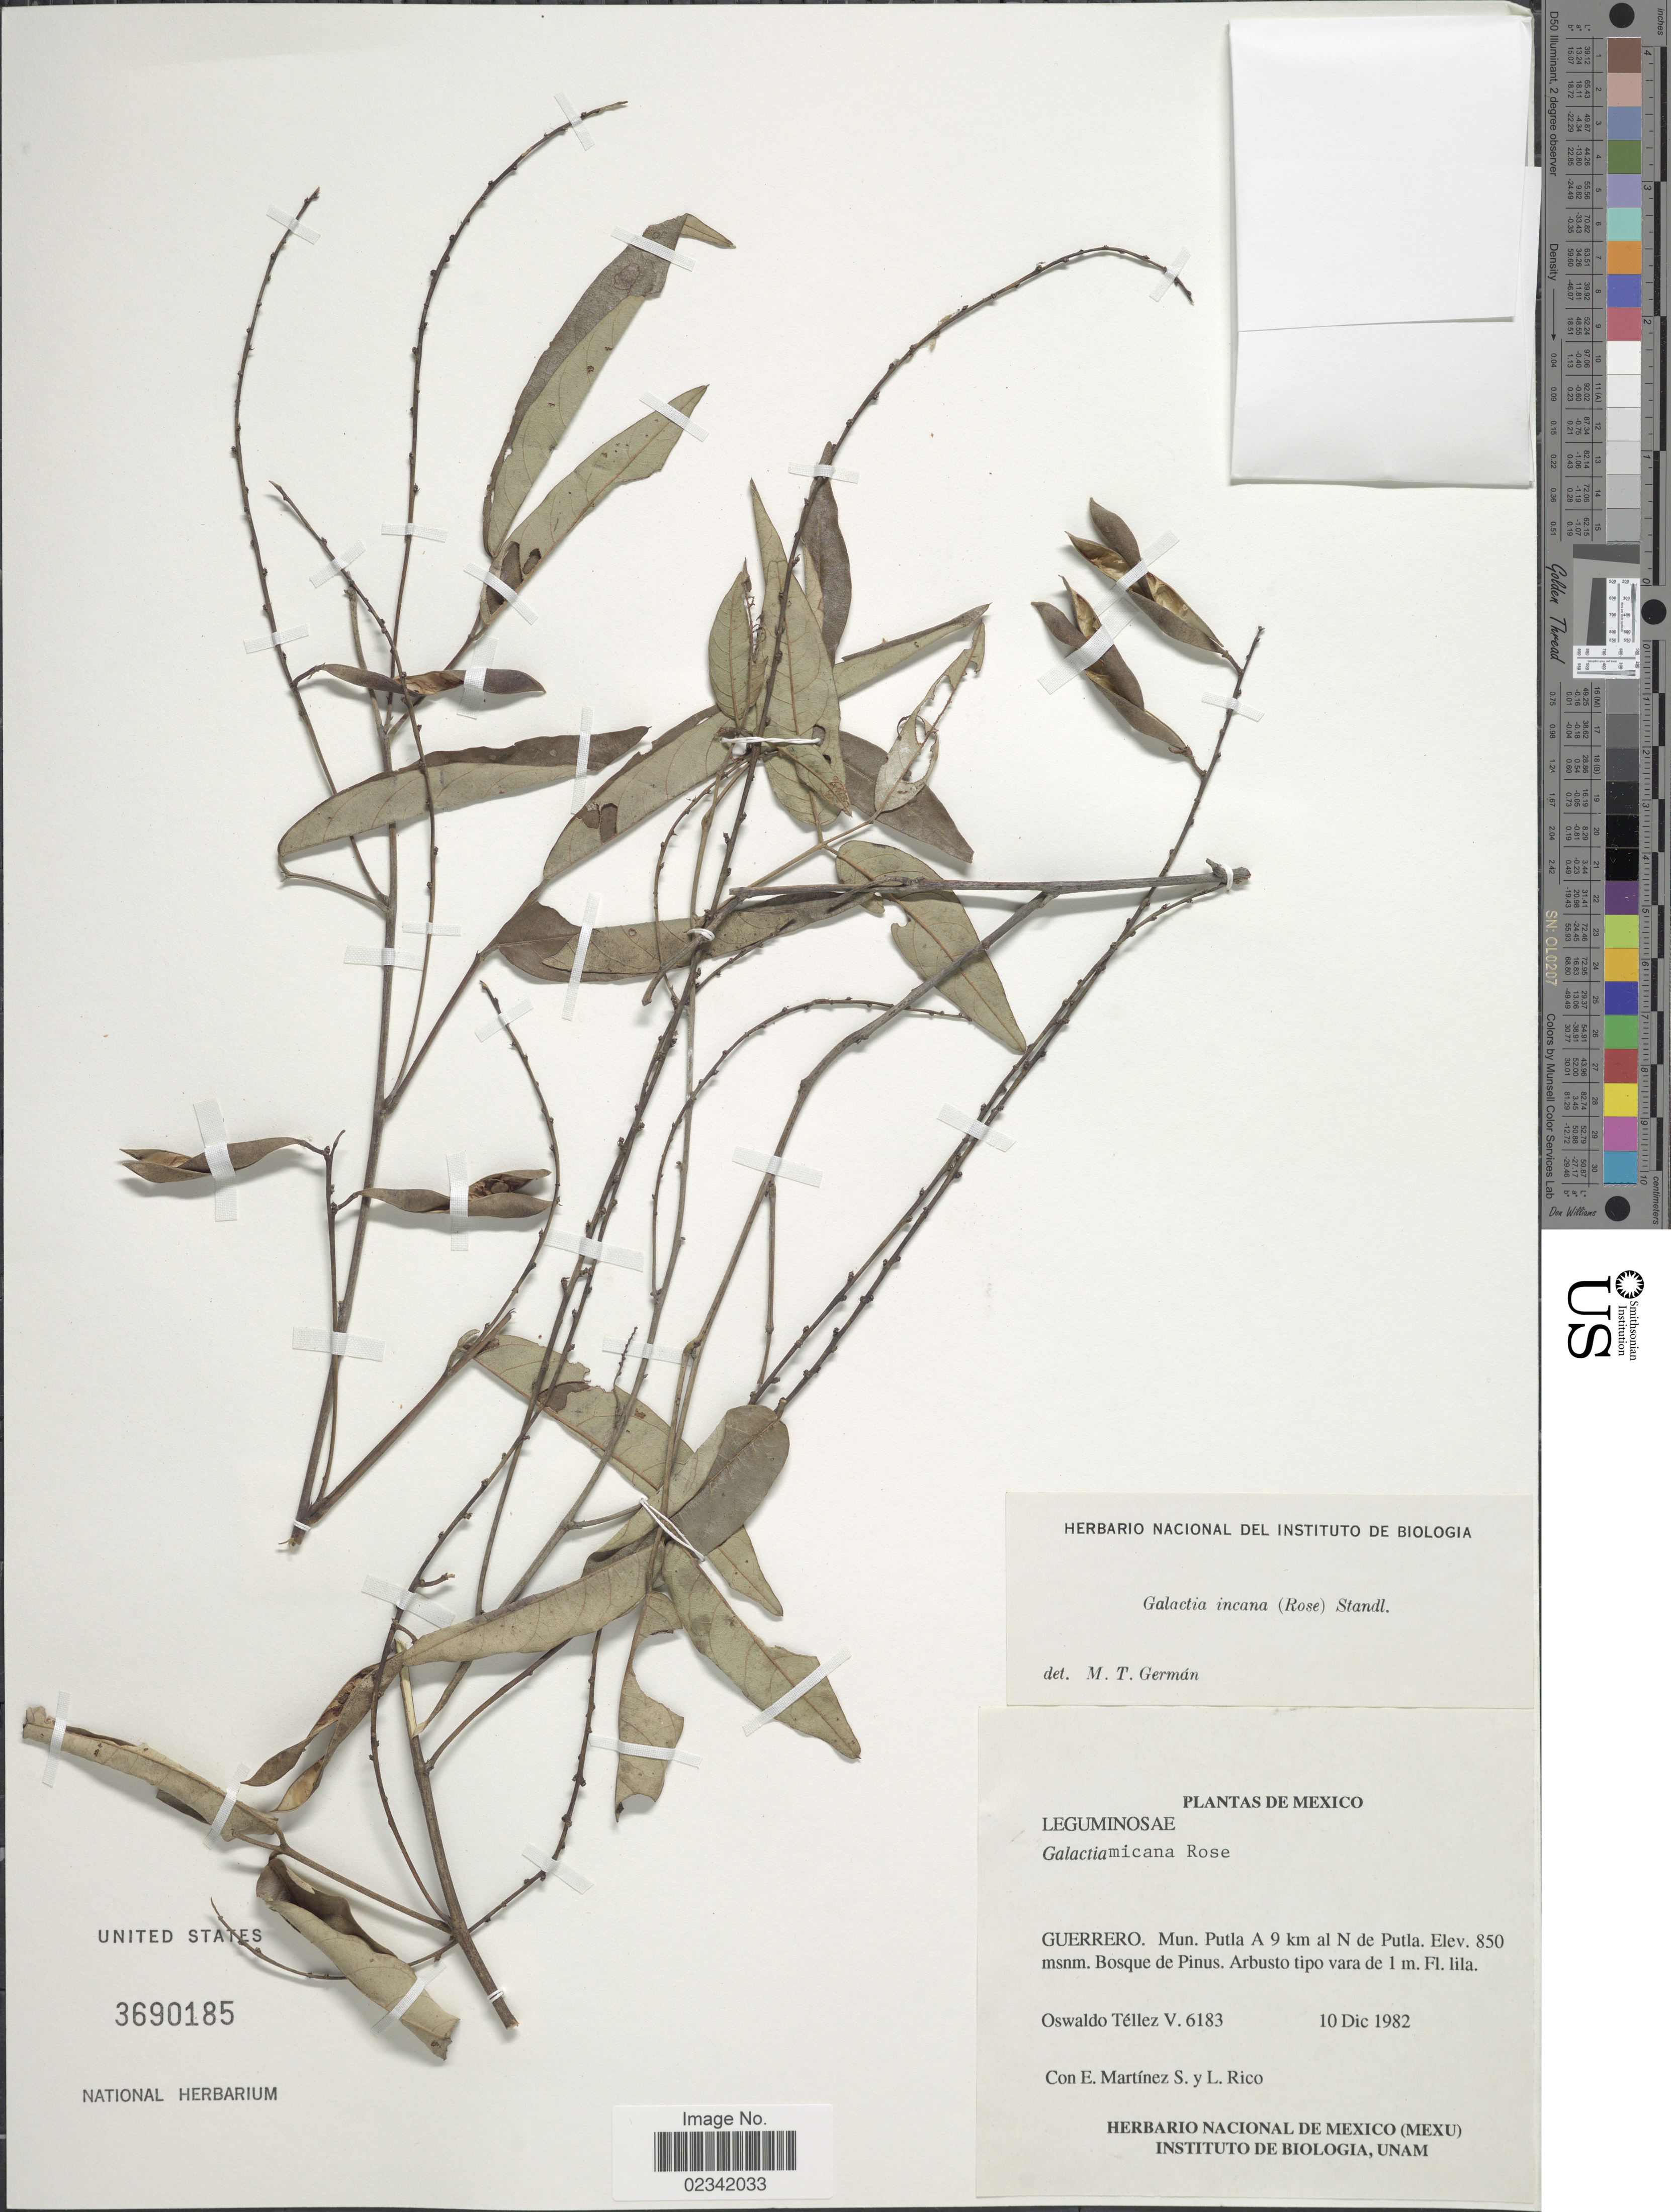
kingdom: Plantae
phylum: Tracheophyta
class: Magnoliopsida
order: Fabales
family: Fabaceae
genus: Galactia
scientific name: Galactia incana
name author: (Rose) Standl.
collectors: O. Téllez V., E. M. Martínez S. & L. Rico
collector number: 6183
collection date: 1982-12-10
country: Mexico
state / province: Guerrero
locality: Guerrero, Mun. Putla A 9 km al N de Putla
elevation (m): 850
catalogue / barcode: US 3690185